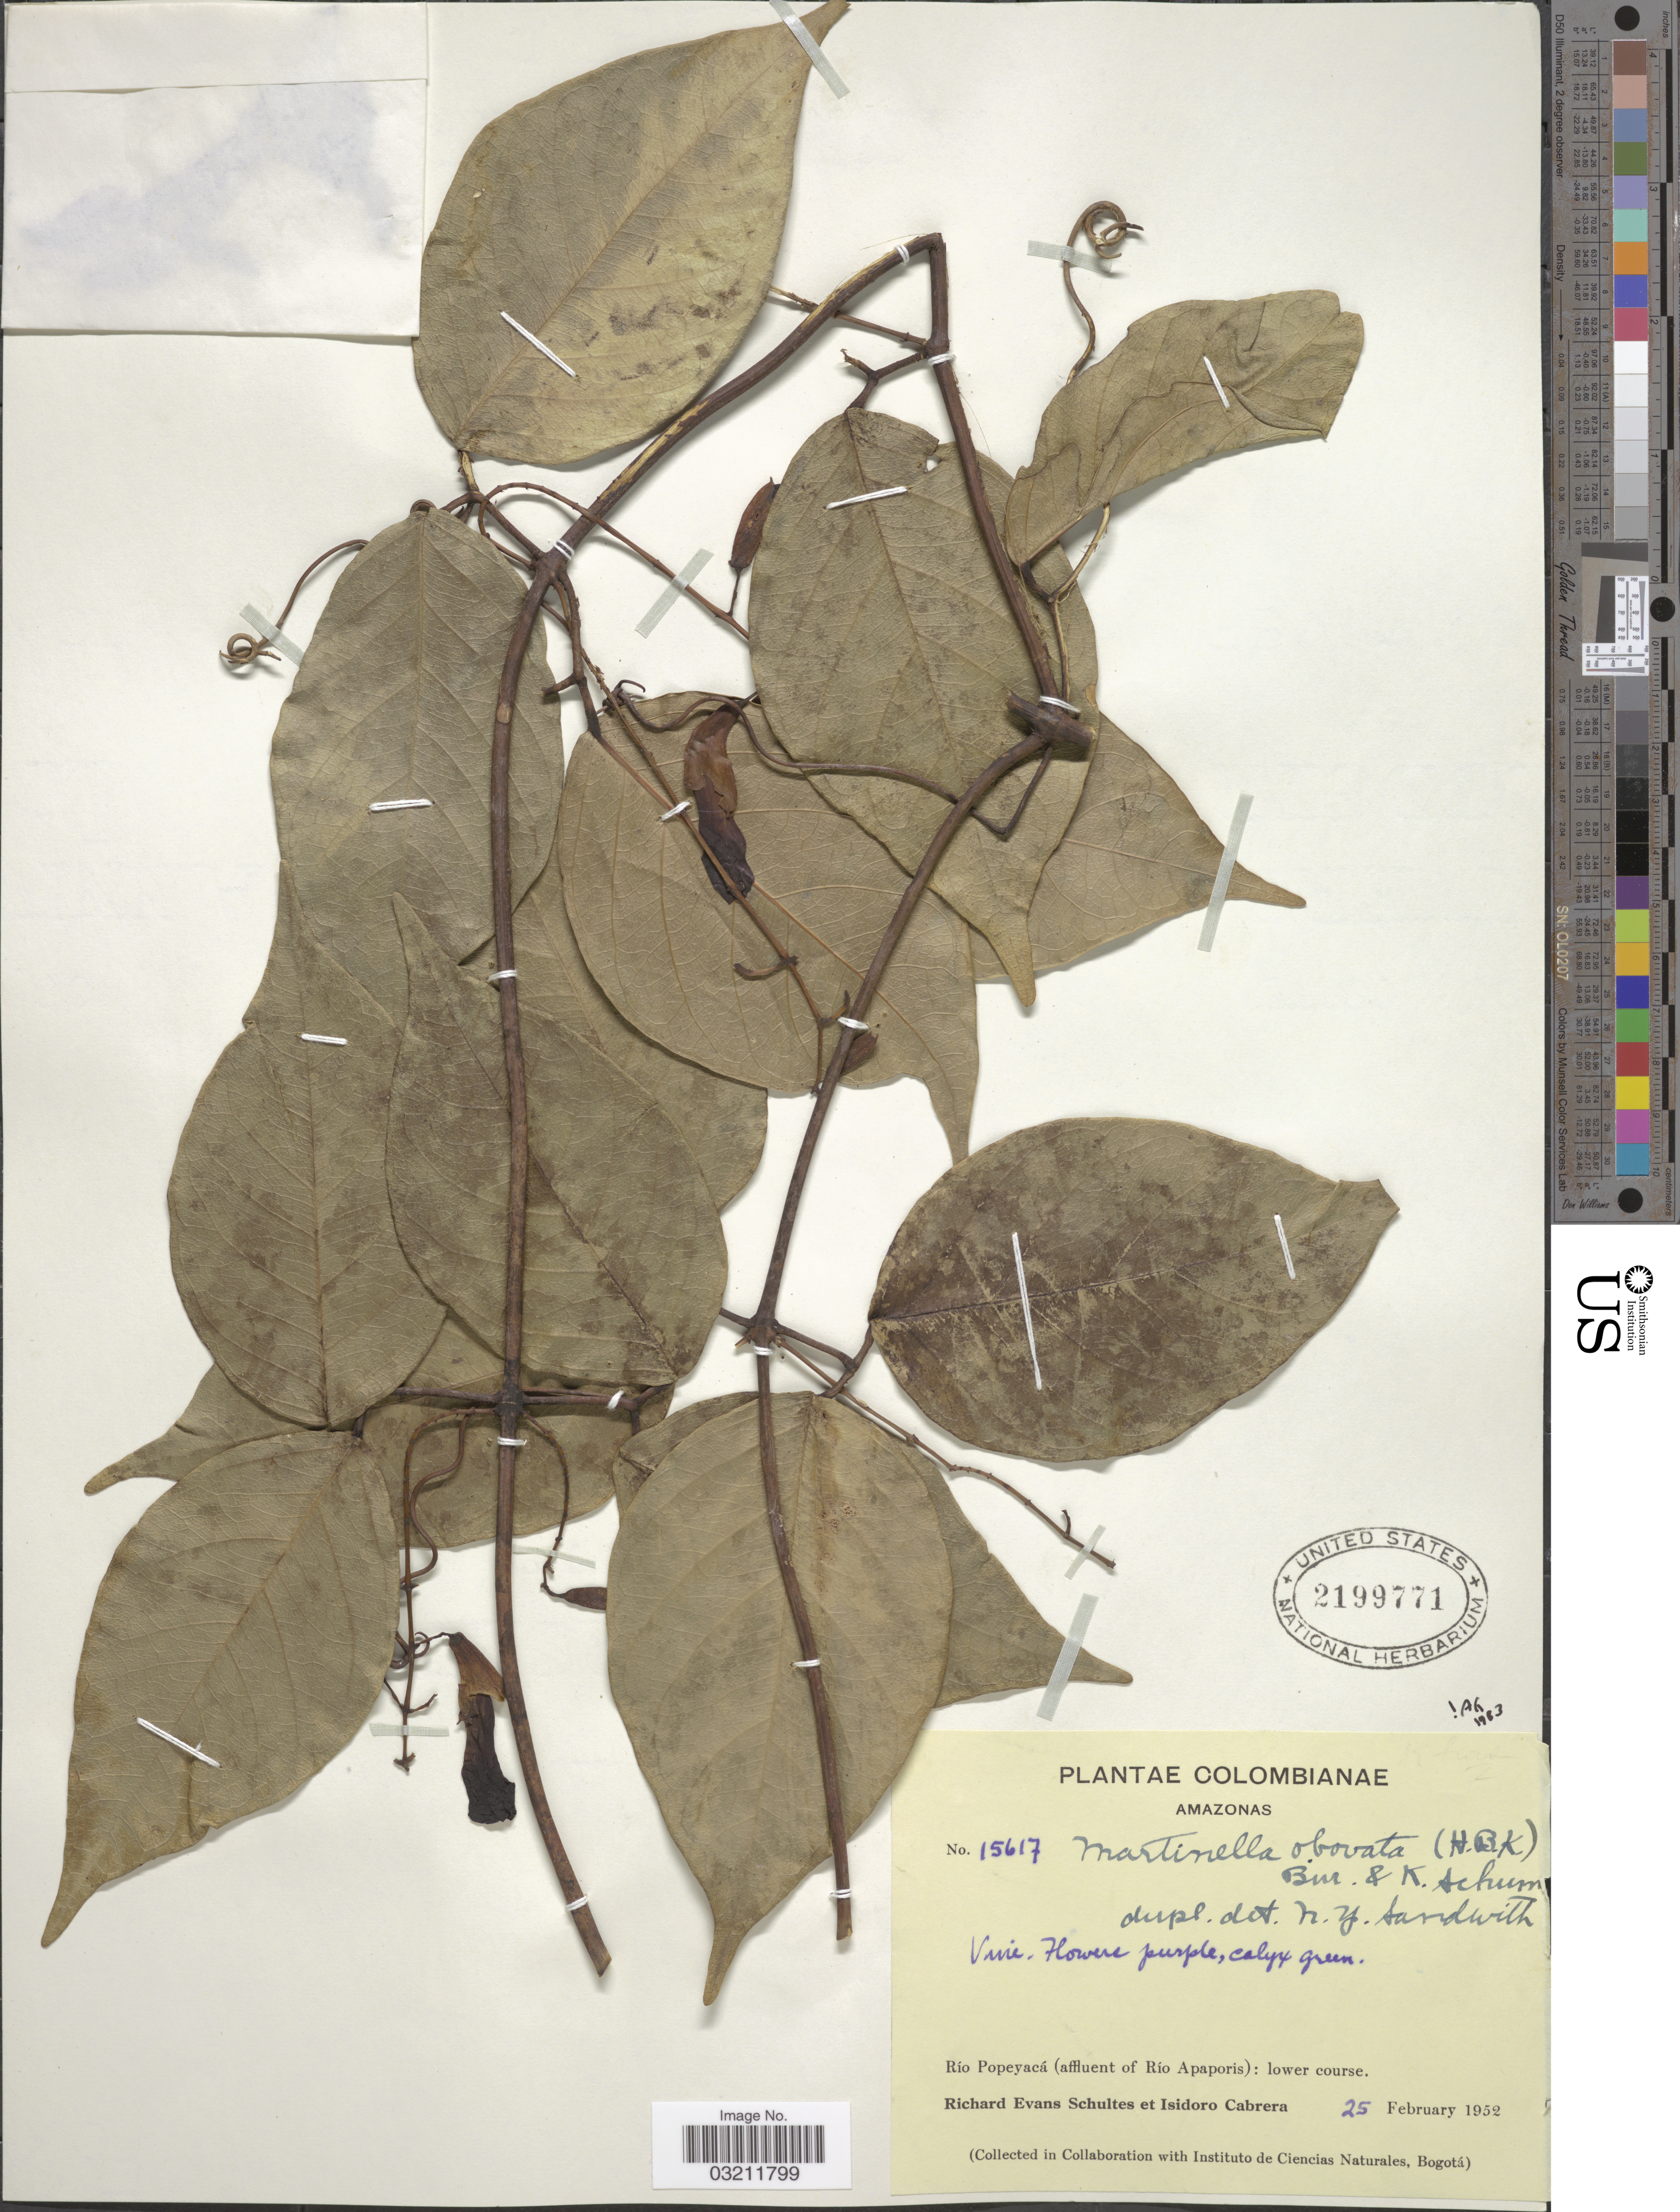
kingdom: Plantae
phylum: Tracheophyta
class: Magnoliopsida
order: Lamiales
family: Bignoniaceae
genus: Martinella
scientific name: Martinella obovata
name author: (Kunth) Bureau & K. Schum.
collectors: R. E. Schultes & I. Cabrera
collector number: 15617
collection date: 1952-02-25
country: Colombia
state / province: Amazônas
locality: Río Popeyacá (affluent of Río Apaporis): lower course.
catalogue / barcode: US 2199771